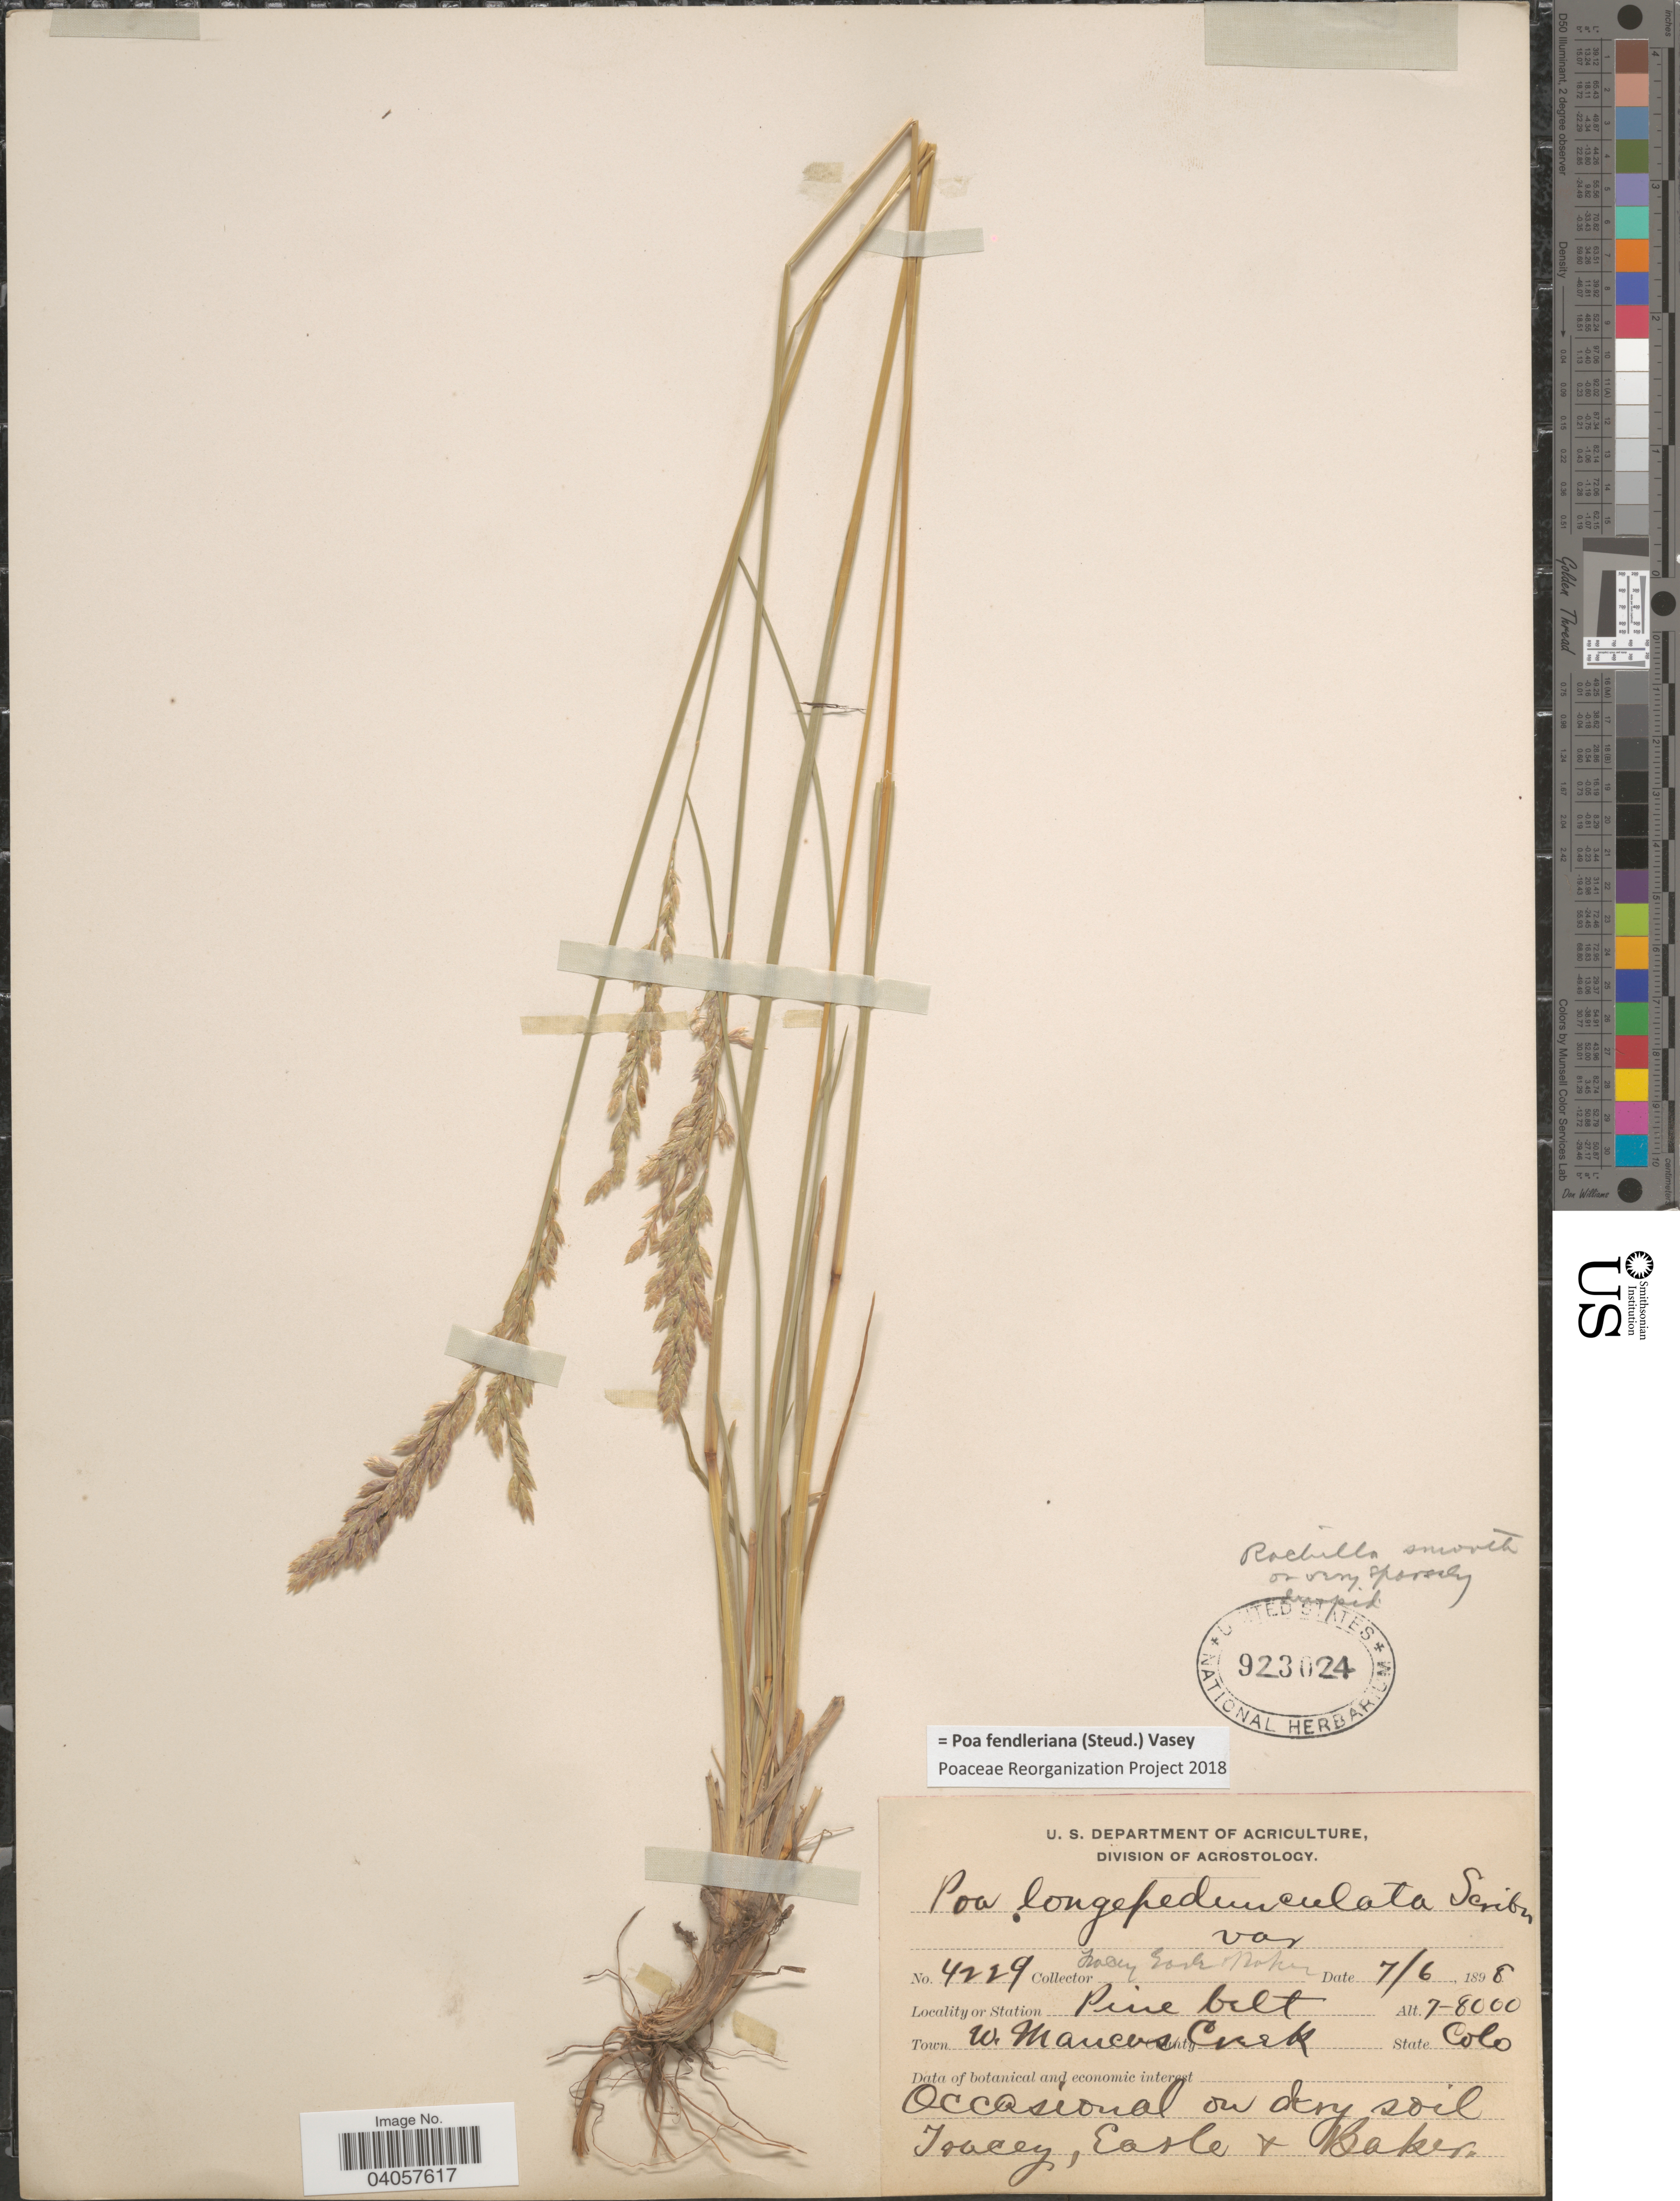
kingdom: Plantae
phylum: Tracheophyta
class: Liliopsida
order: Poales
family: Poaceae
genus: Poa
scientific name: Poa fendleriana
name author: (Steud.) Vasey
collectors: Tracey, -. Earle & -- Baker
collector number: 4229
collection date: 1898-07-06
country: United States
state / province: Colorado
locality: Station Pine belt. Town W. Mancos Creek.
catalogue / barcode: US 923024